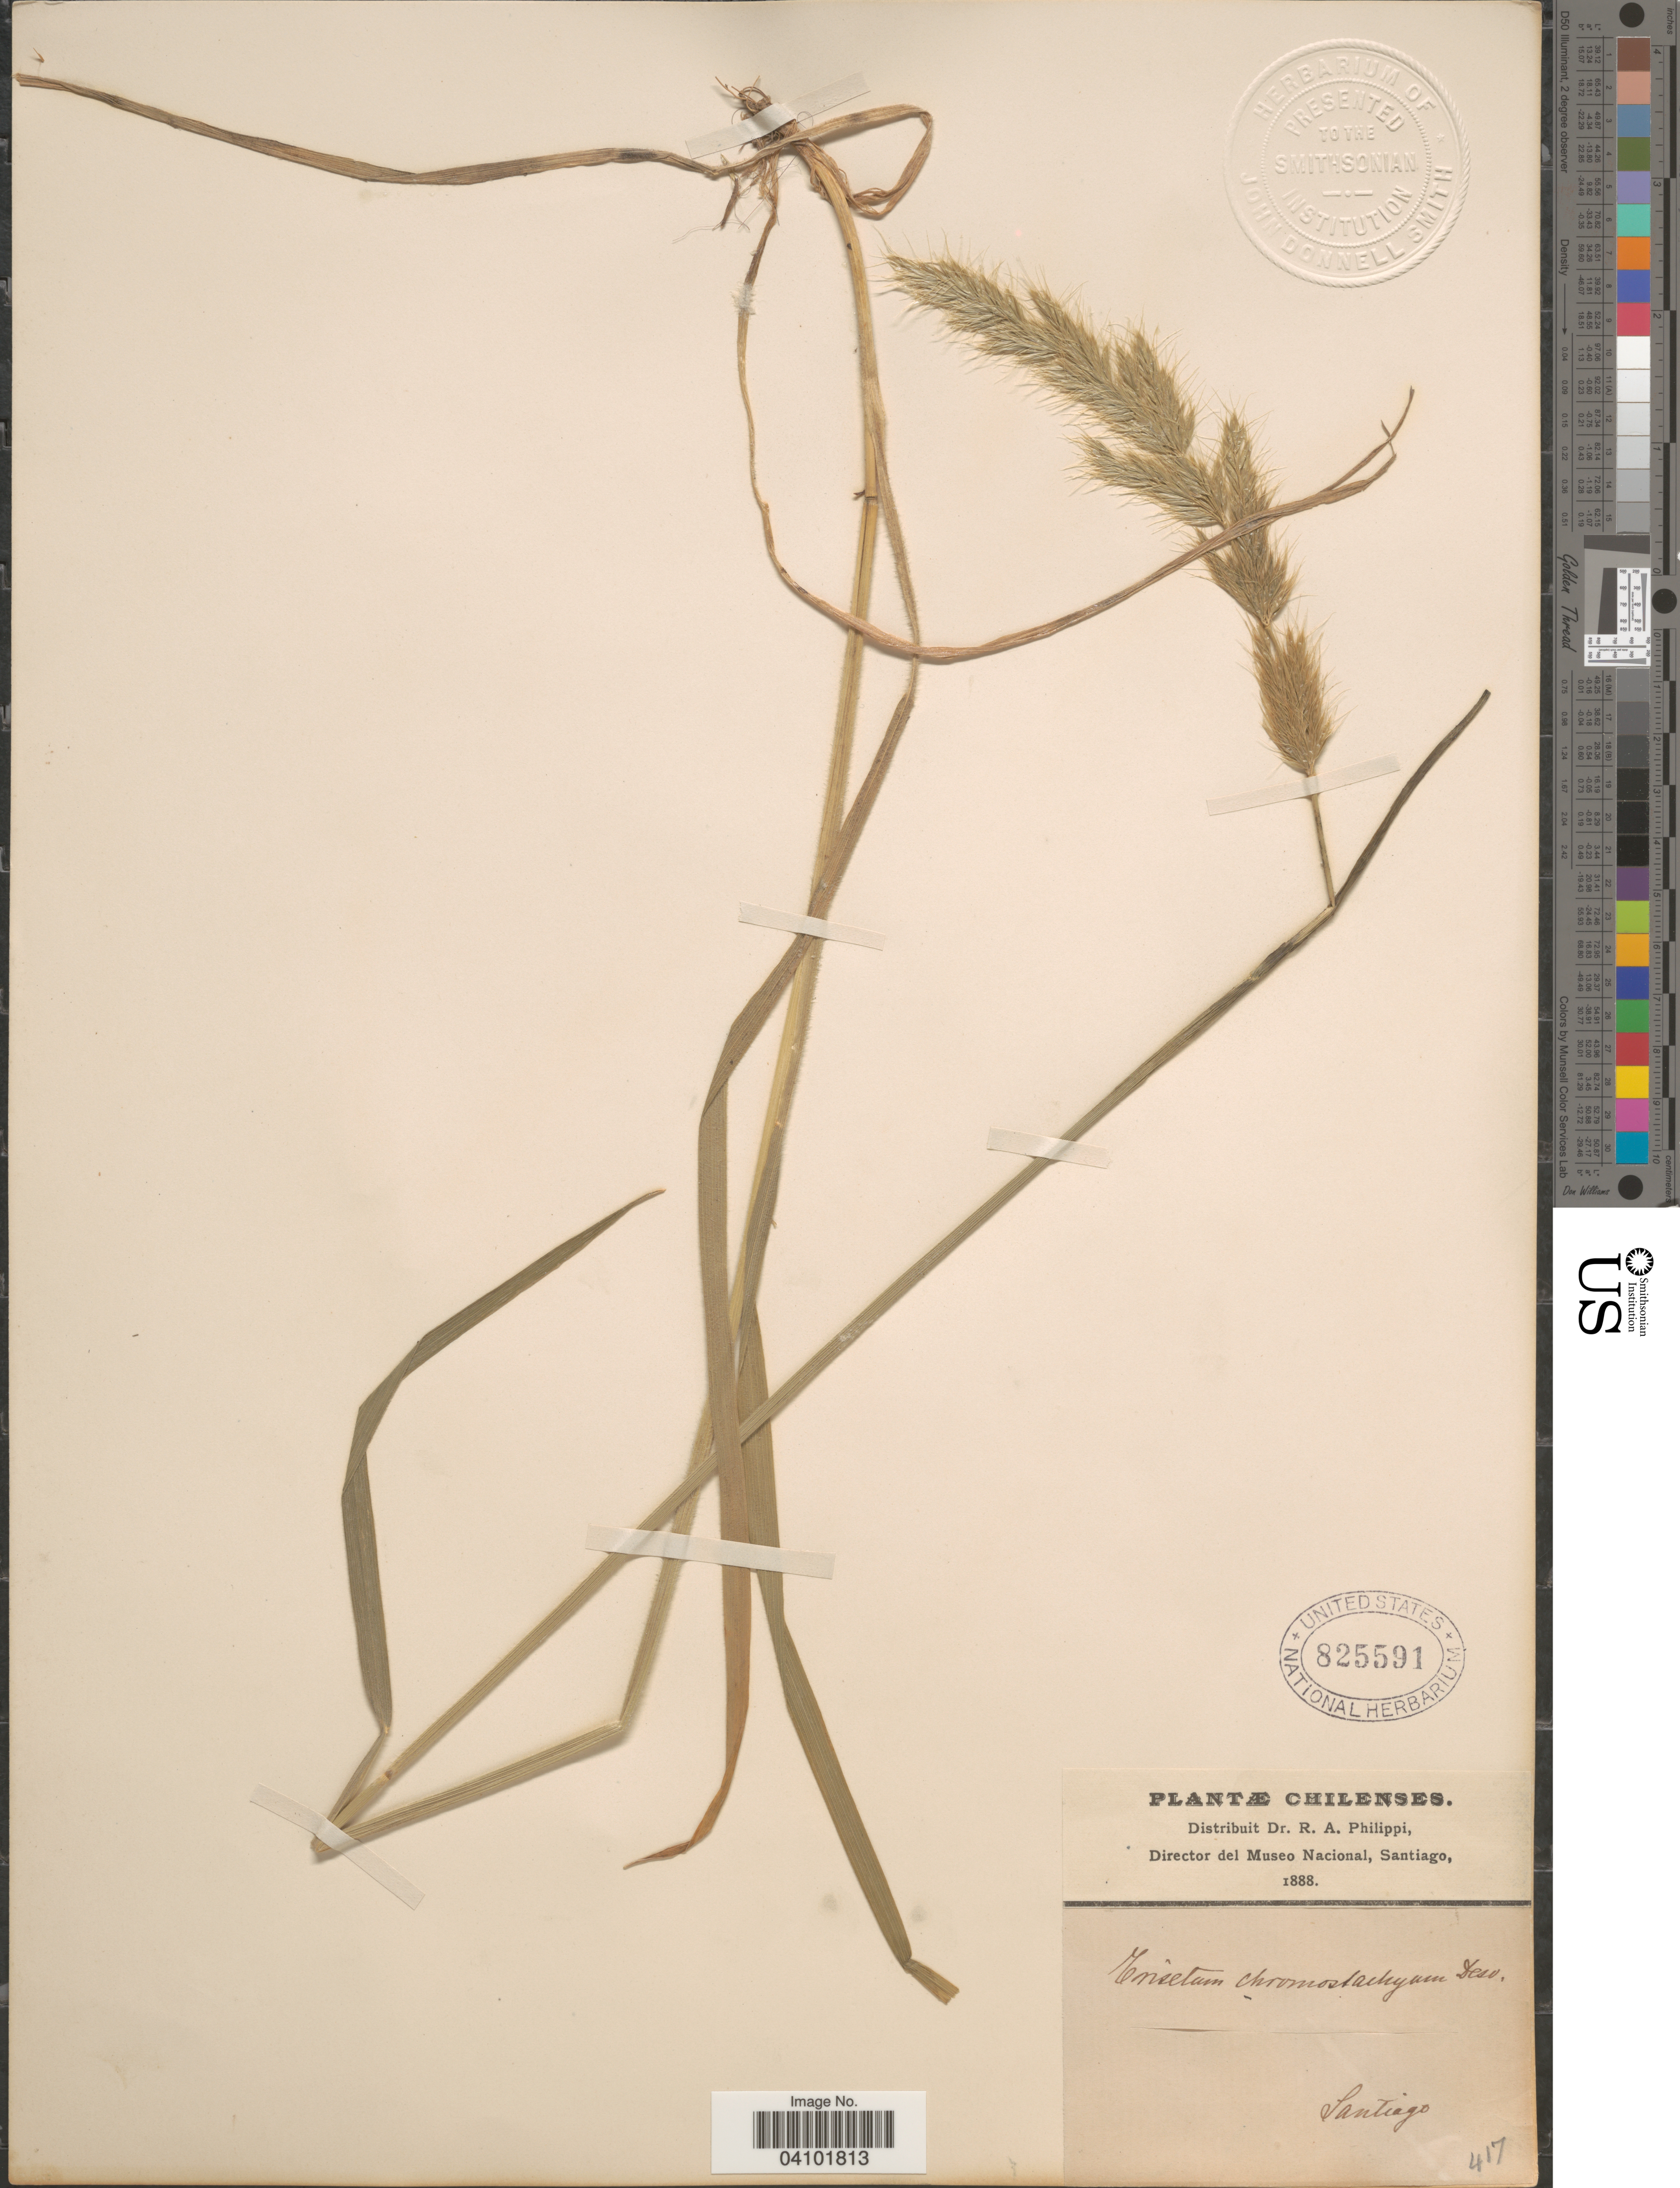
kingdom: Plantae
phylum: Tracheophyta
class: Liliopsida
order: Poales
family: Poaceae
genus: Koeleria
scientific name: Koeleria caudulata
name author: (Trin.) Griseb.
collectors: ex. herb. R.A. Philippi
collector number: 417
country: Chile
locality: Santiago.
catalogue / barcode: US 825591